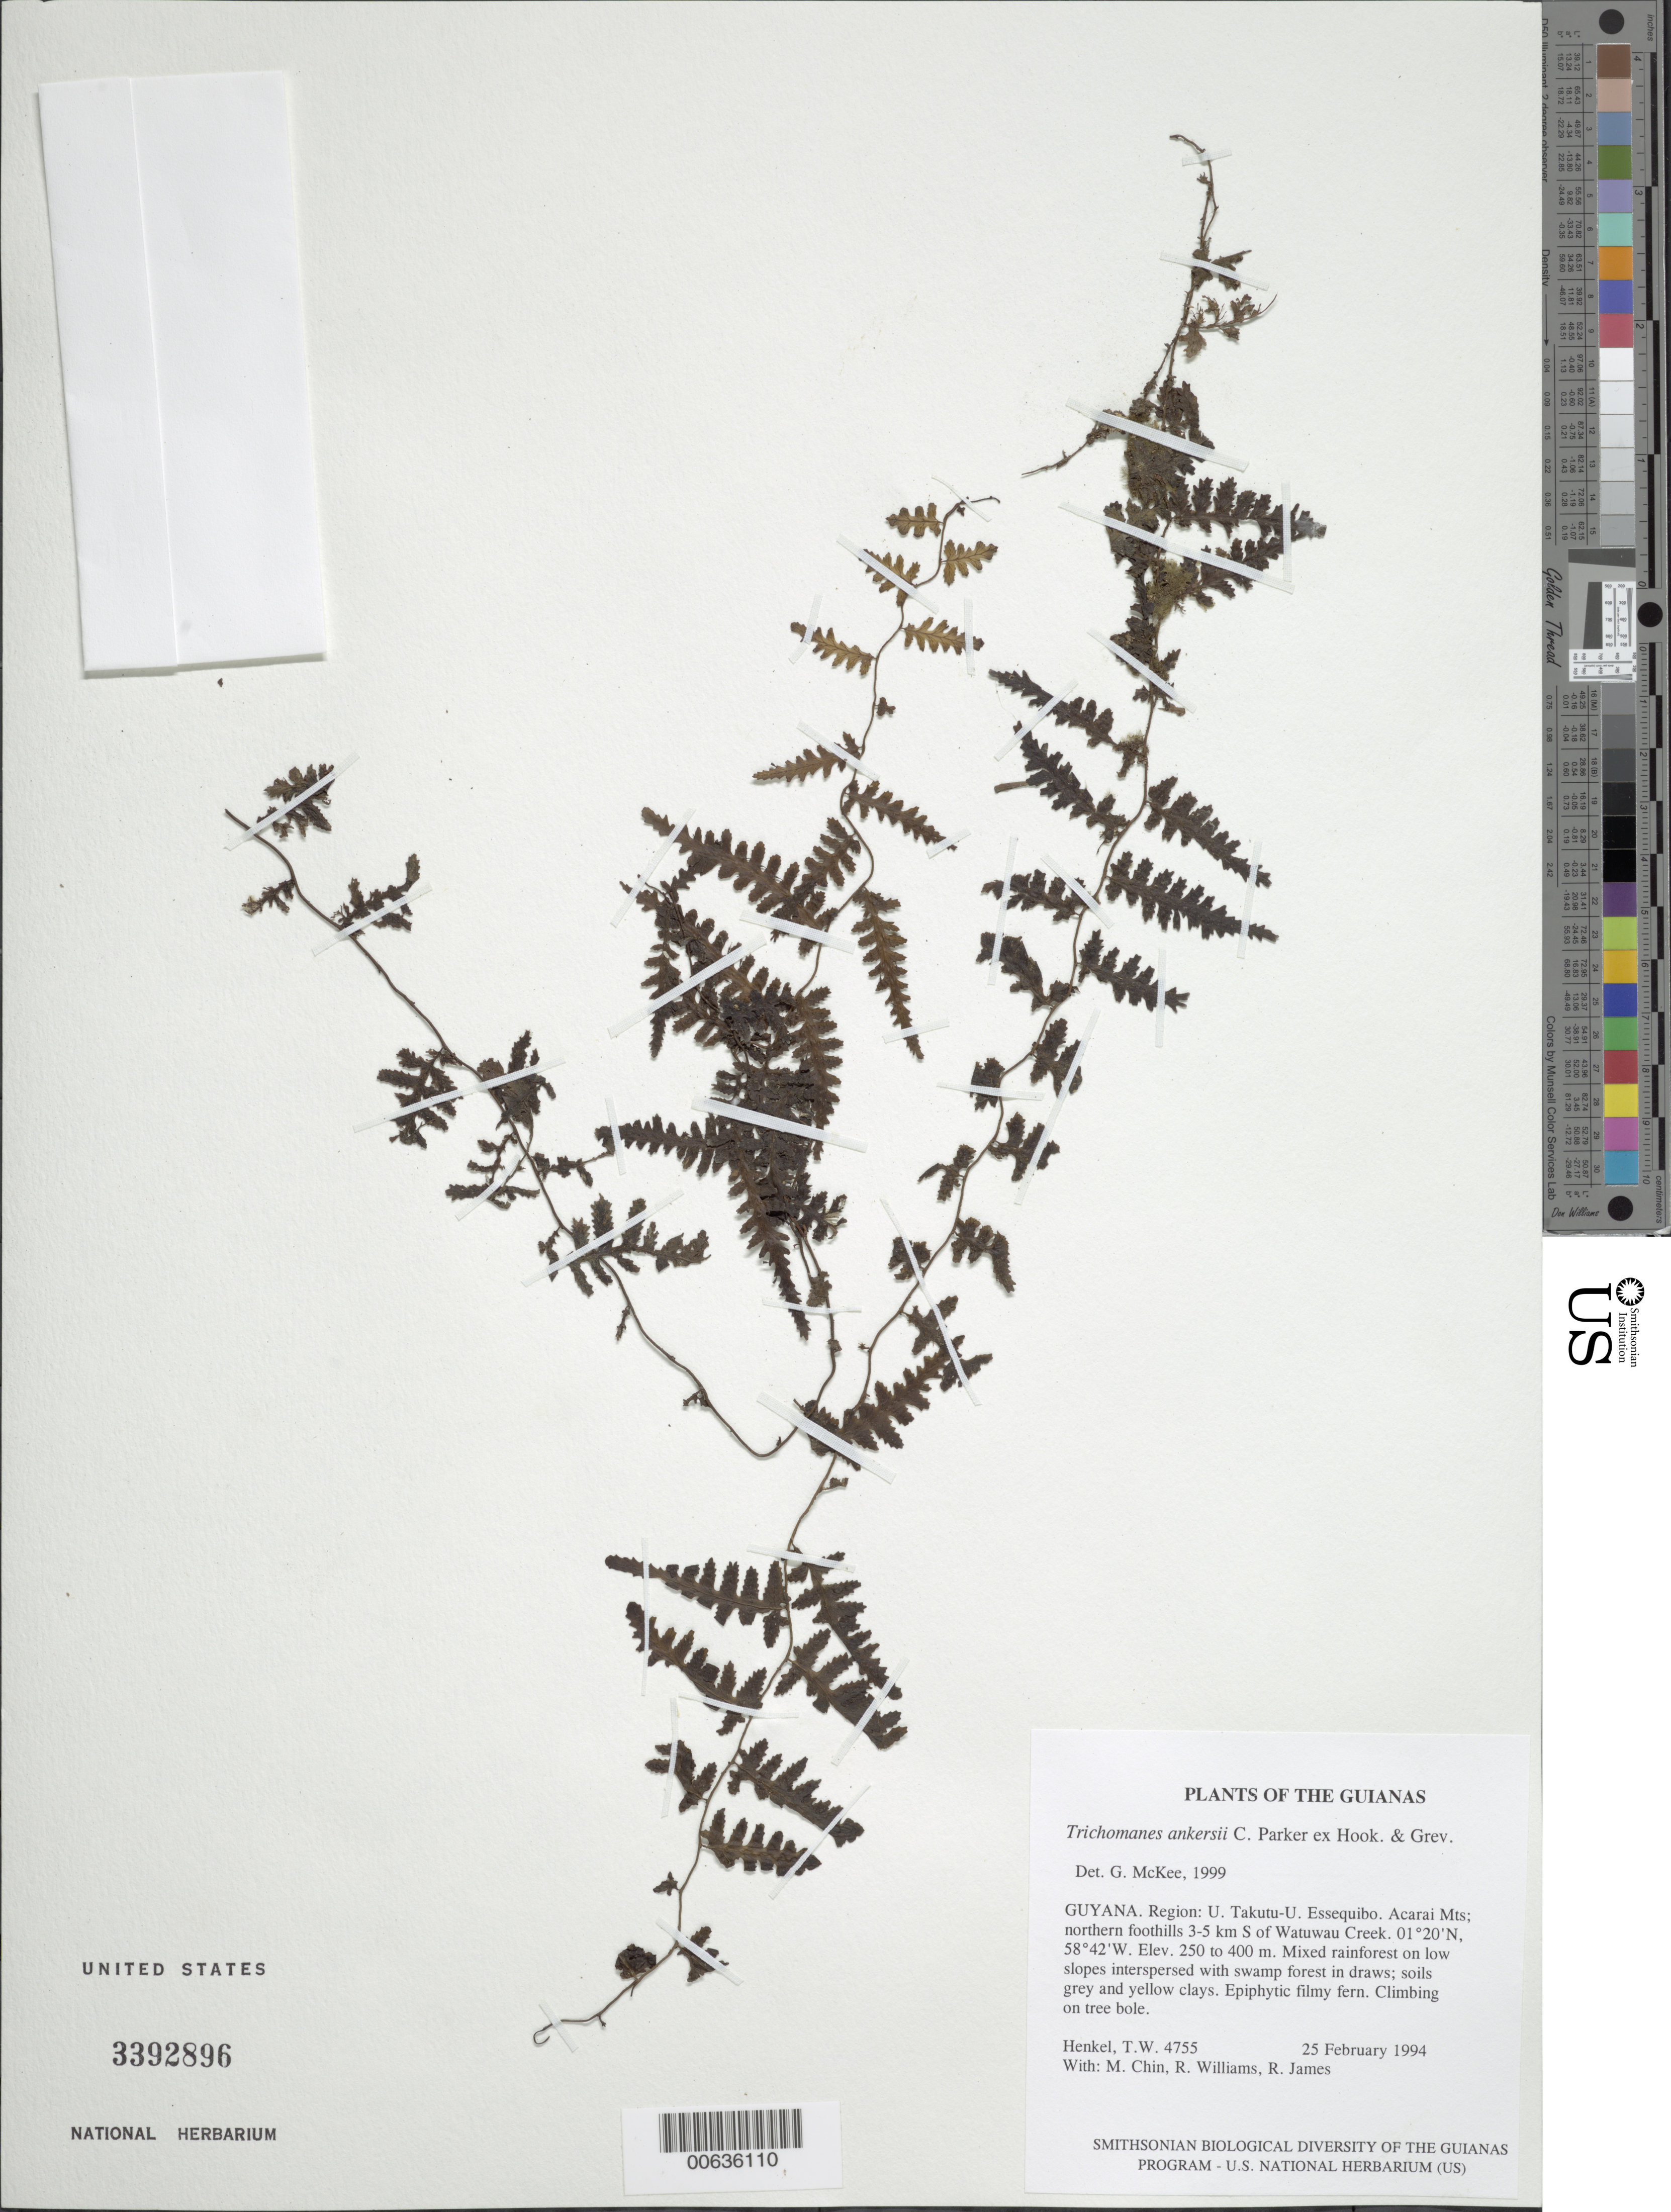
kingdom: Plantae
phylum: Tracheophyta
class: Polypodiopsida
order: Hymenophyllales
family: Hymenophyllaceae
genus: Trichomanes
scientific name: Trichomanes ankersii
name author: C. Parker ex Hook. & Grev.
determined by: McKee, G. S., (US), NMNH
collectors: T. Henkel, M. Chin, R. Williams & R. James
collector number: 4755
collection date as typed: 25 February 1994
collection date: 1994-02-25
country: Guyana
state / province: U. Takutu-U. Essequibo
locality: Acarai Mts; northern foothills 3-5 km S of Watuwau Creek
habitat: Mixed rainforest on low slopes interspersed with swamp forest in draws; soils grey and yellow clays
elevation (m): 250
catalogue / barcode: US 3392896